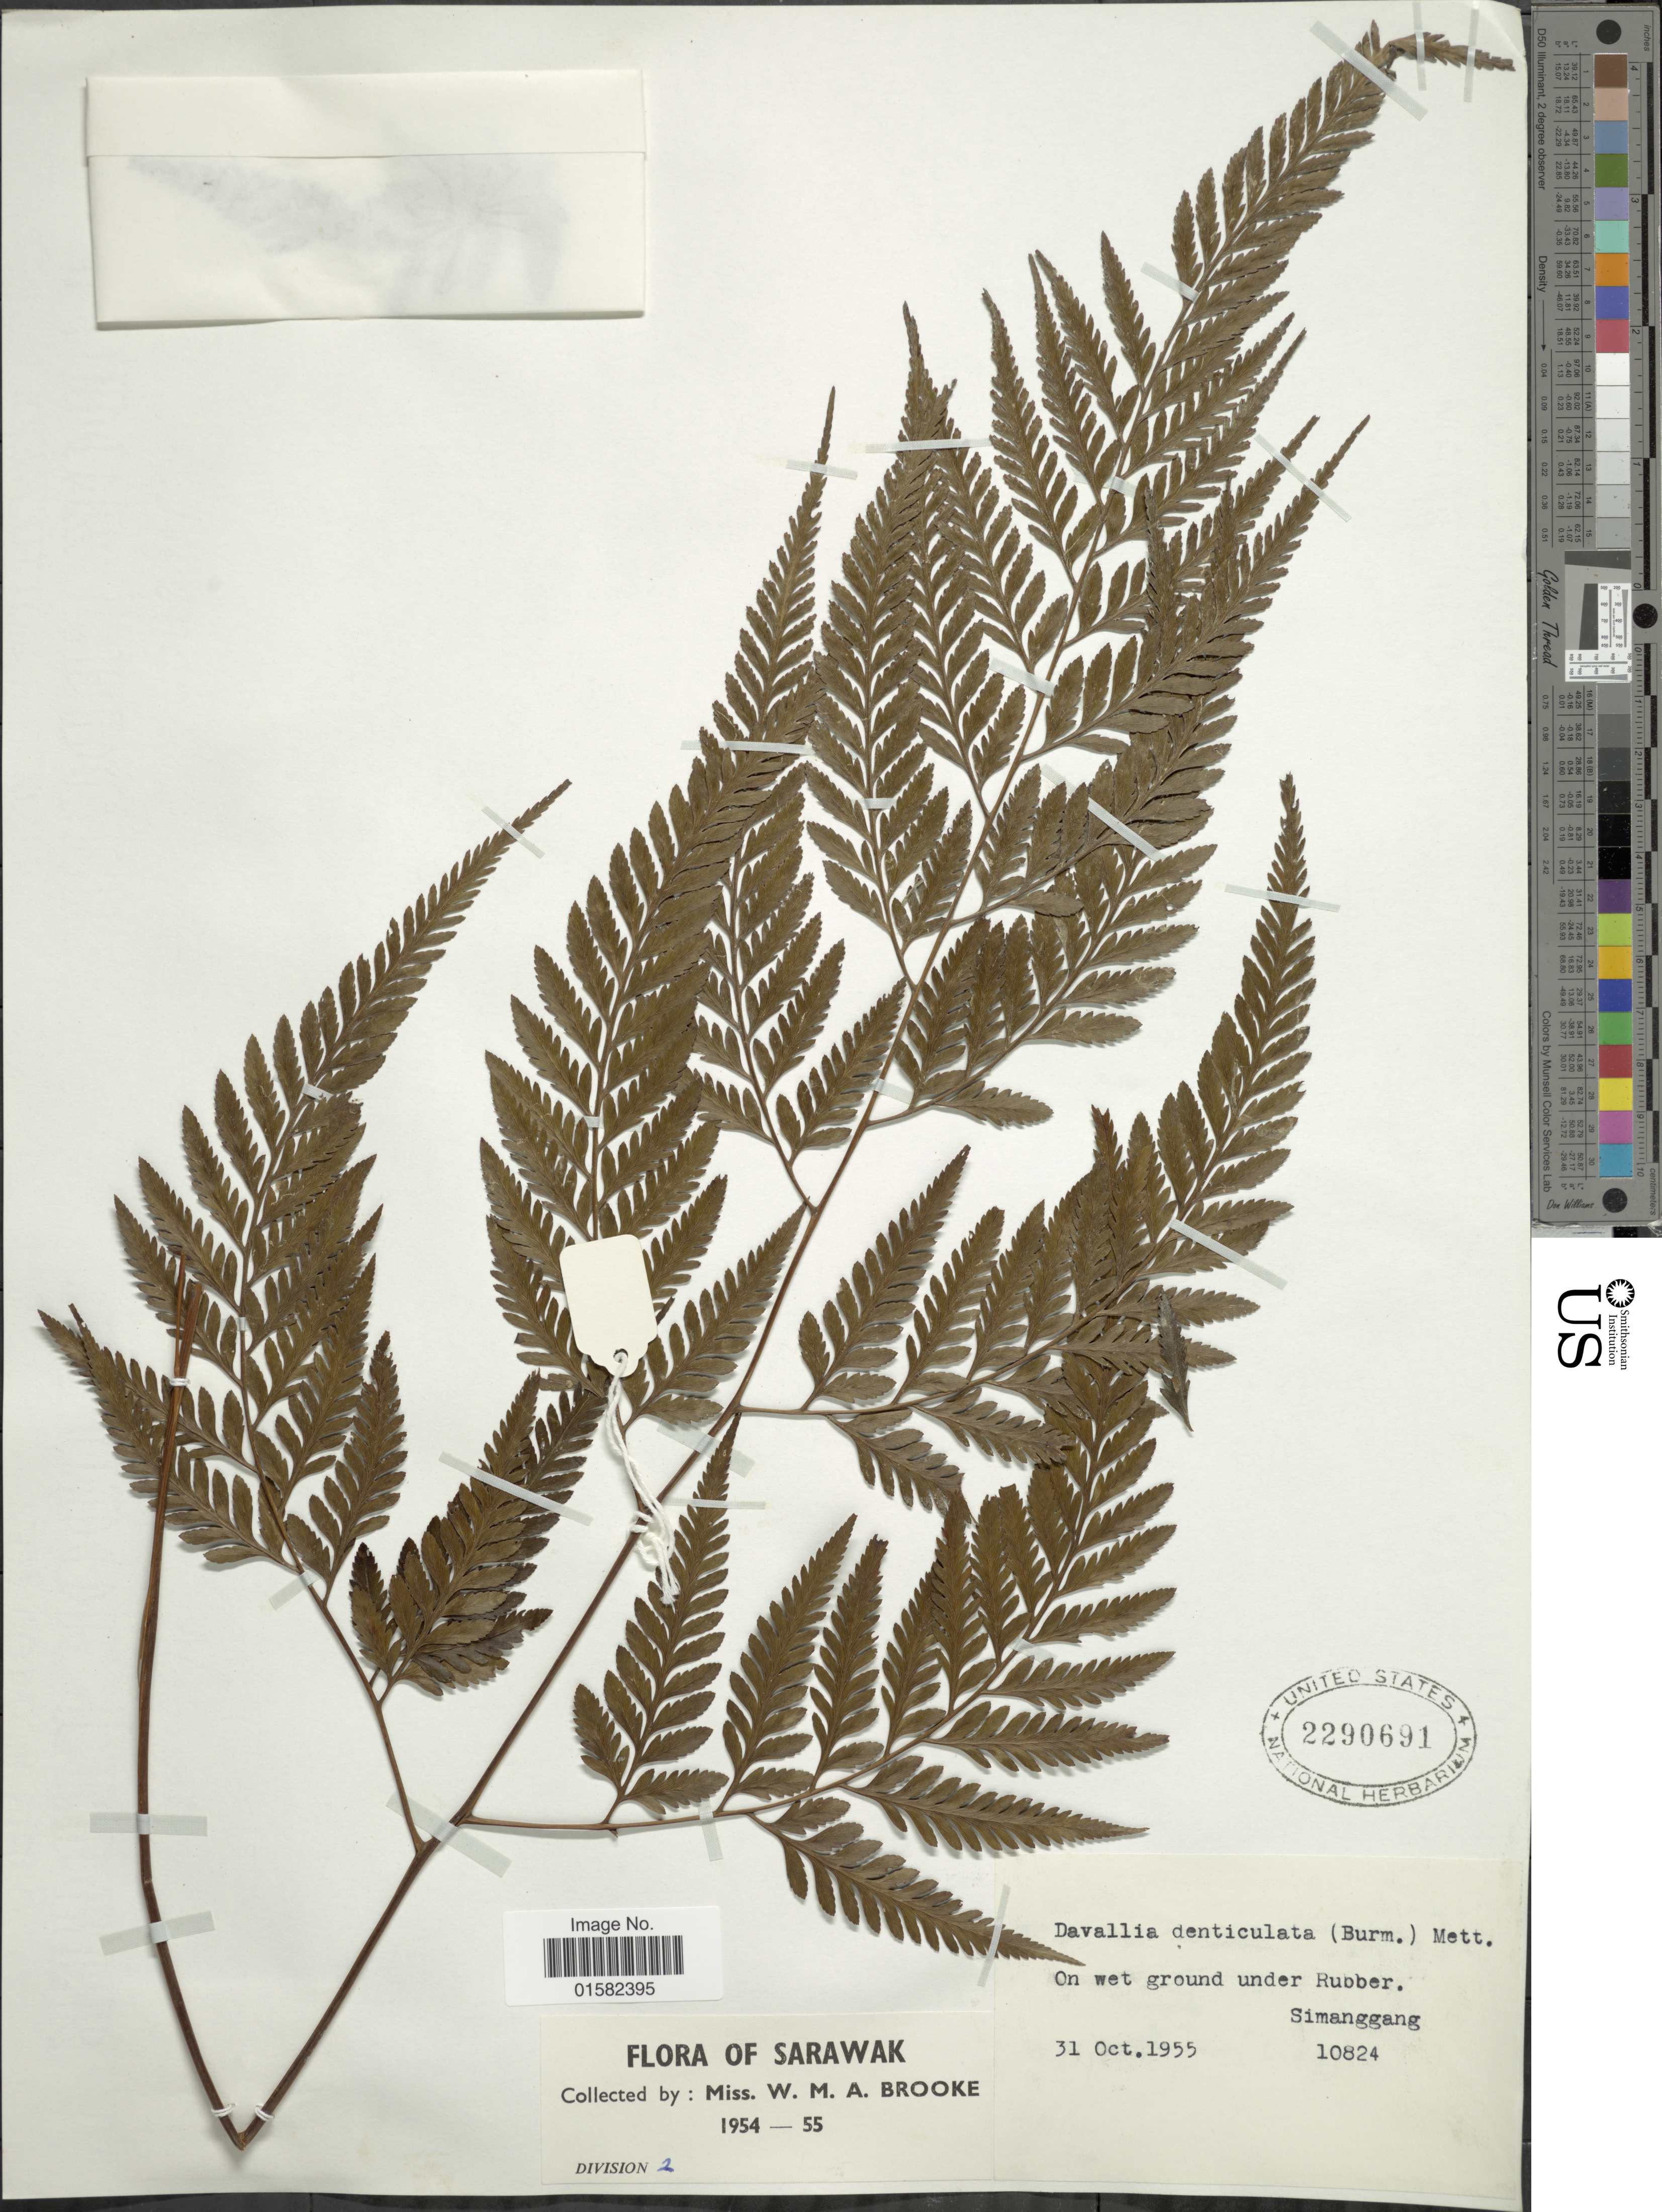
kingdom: Plantae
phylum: Tracheophyta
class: Polypodiopsida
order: Polypodiales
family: Davalliaceae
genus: Wibelia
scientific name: Wibelia denticulata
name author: (Burm. f.) M. Kato & Tsutsumi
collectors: W. Brooke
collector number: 10824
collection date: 1955-10-31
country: Malaysia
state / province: Sarawak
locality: On wet ground under Rubber, Simanggang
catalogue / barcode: US 2290691